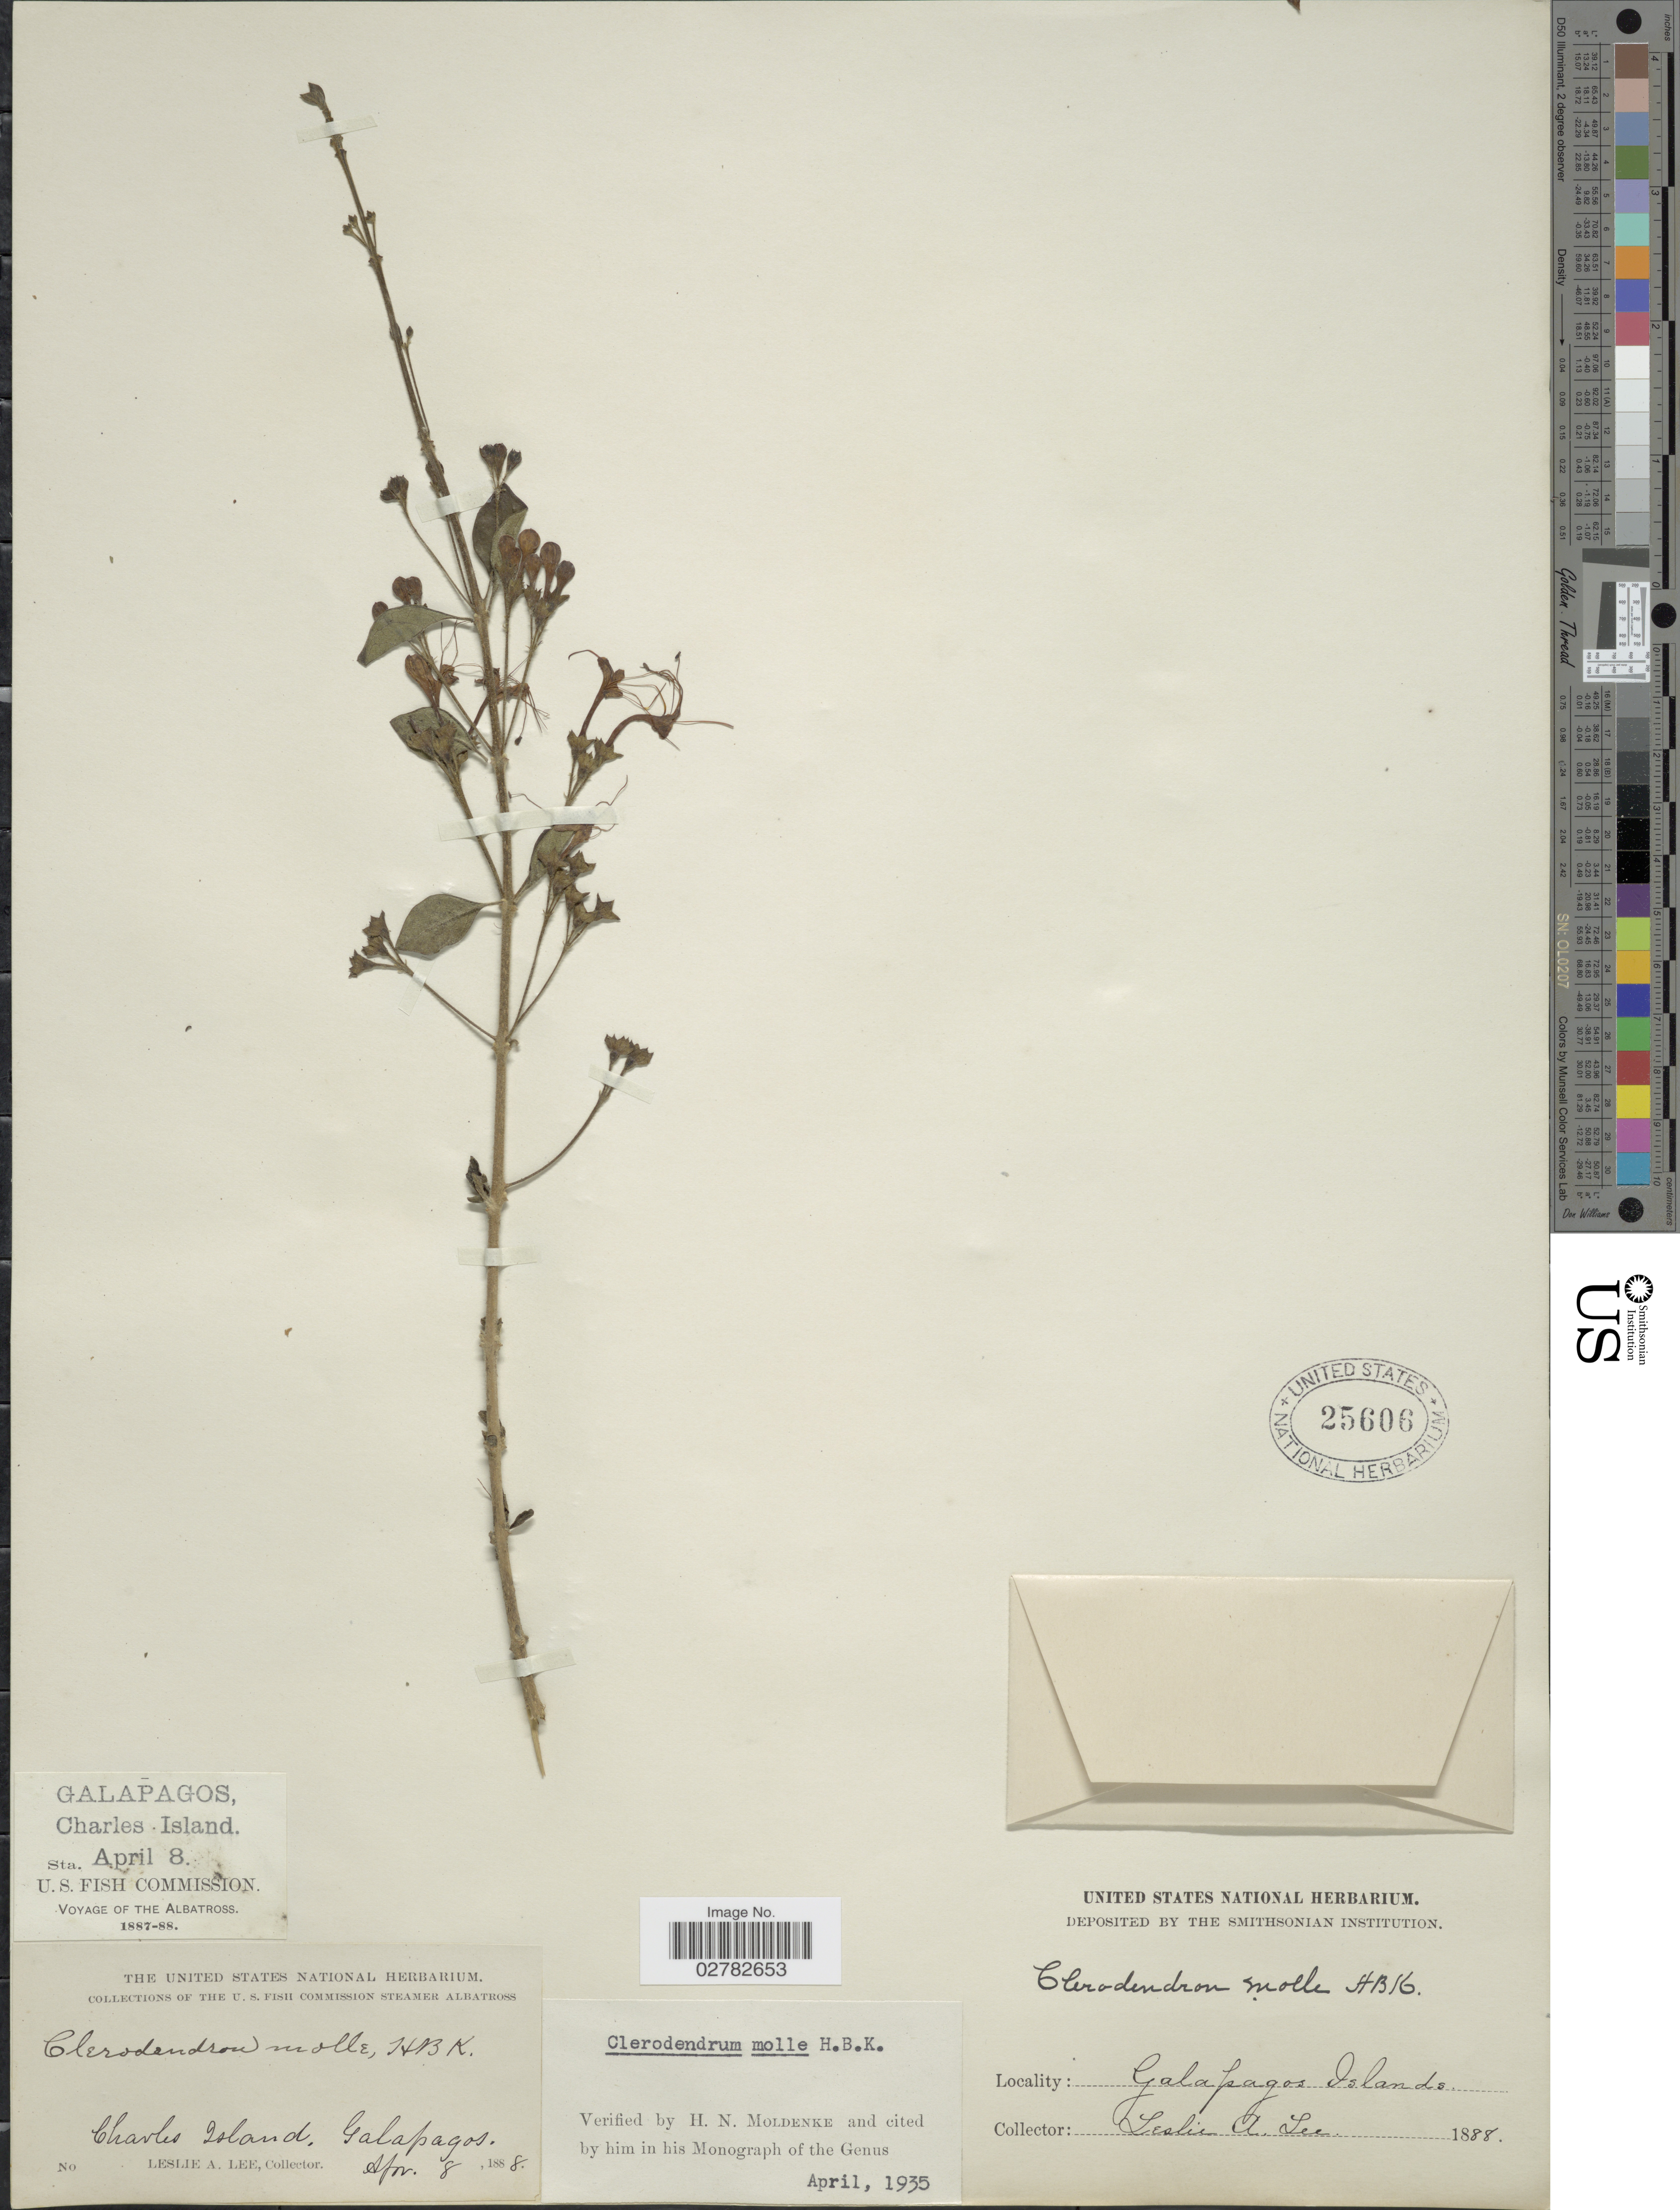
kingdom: Plantae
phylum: Tracheophyta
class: Magnoliopsida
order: Lamiales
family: Lamiaceae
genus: Clerodendrum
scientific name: Clerodendrum molle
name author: Kunth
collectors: L. Lee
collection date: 1888-04-08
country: Ecuador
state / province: Colón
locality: Charles Island, Galapagos.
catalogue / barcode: US 25606